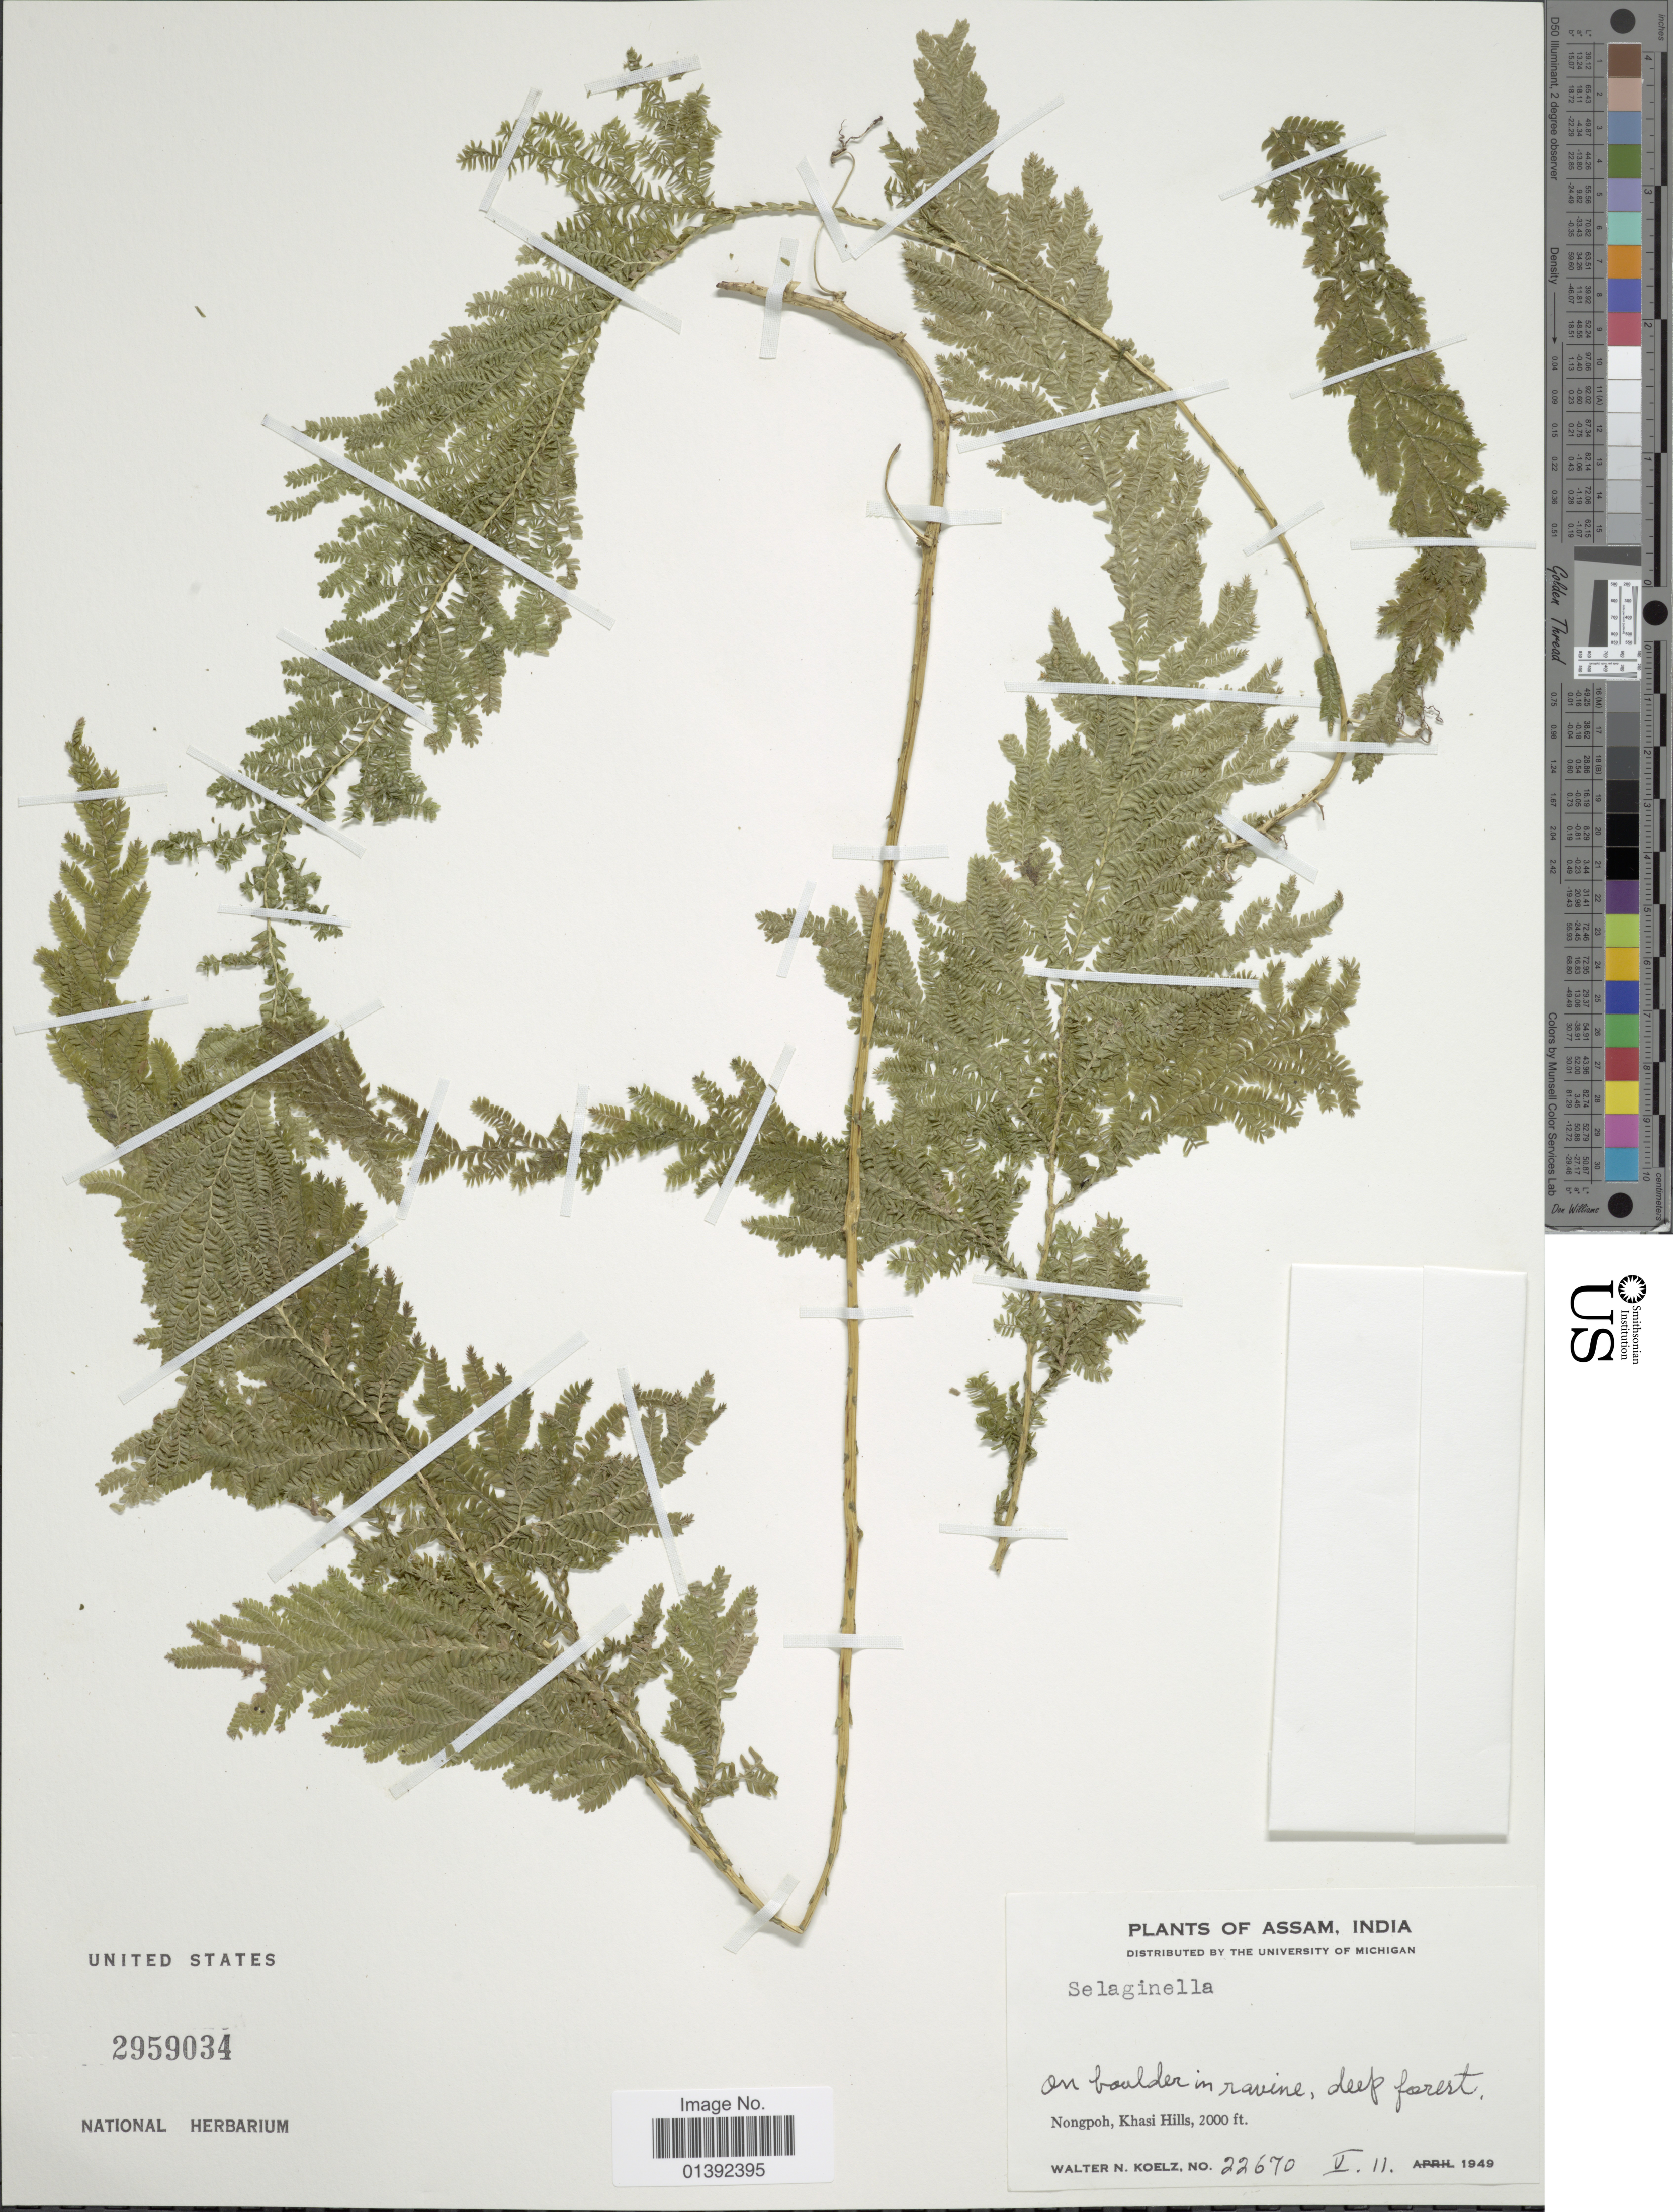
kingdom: Plantae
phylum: Tracheophyta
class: Lycopodiopsida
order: Selaginellales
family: Selaginellaceae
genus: Selaginella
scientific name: Selaginella sp.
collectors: W. N. Koelz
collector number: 22670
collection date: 1949-05-11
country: India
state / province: Meghalaya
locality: Nongpoh, Khasi Hills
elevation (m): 610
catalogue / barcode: US 2959034